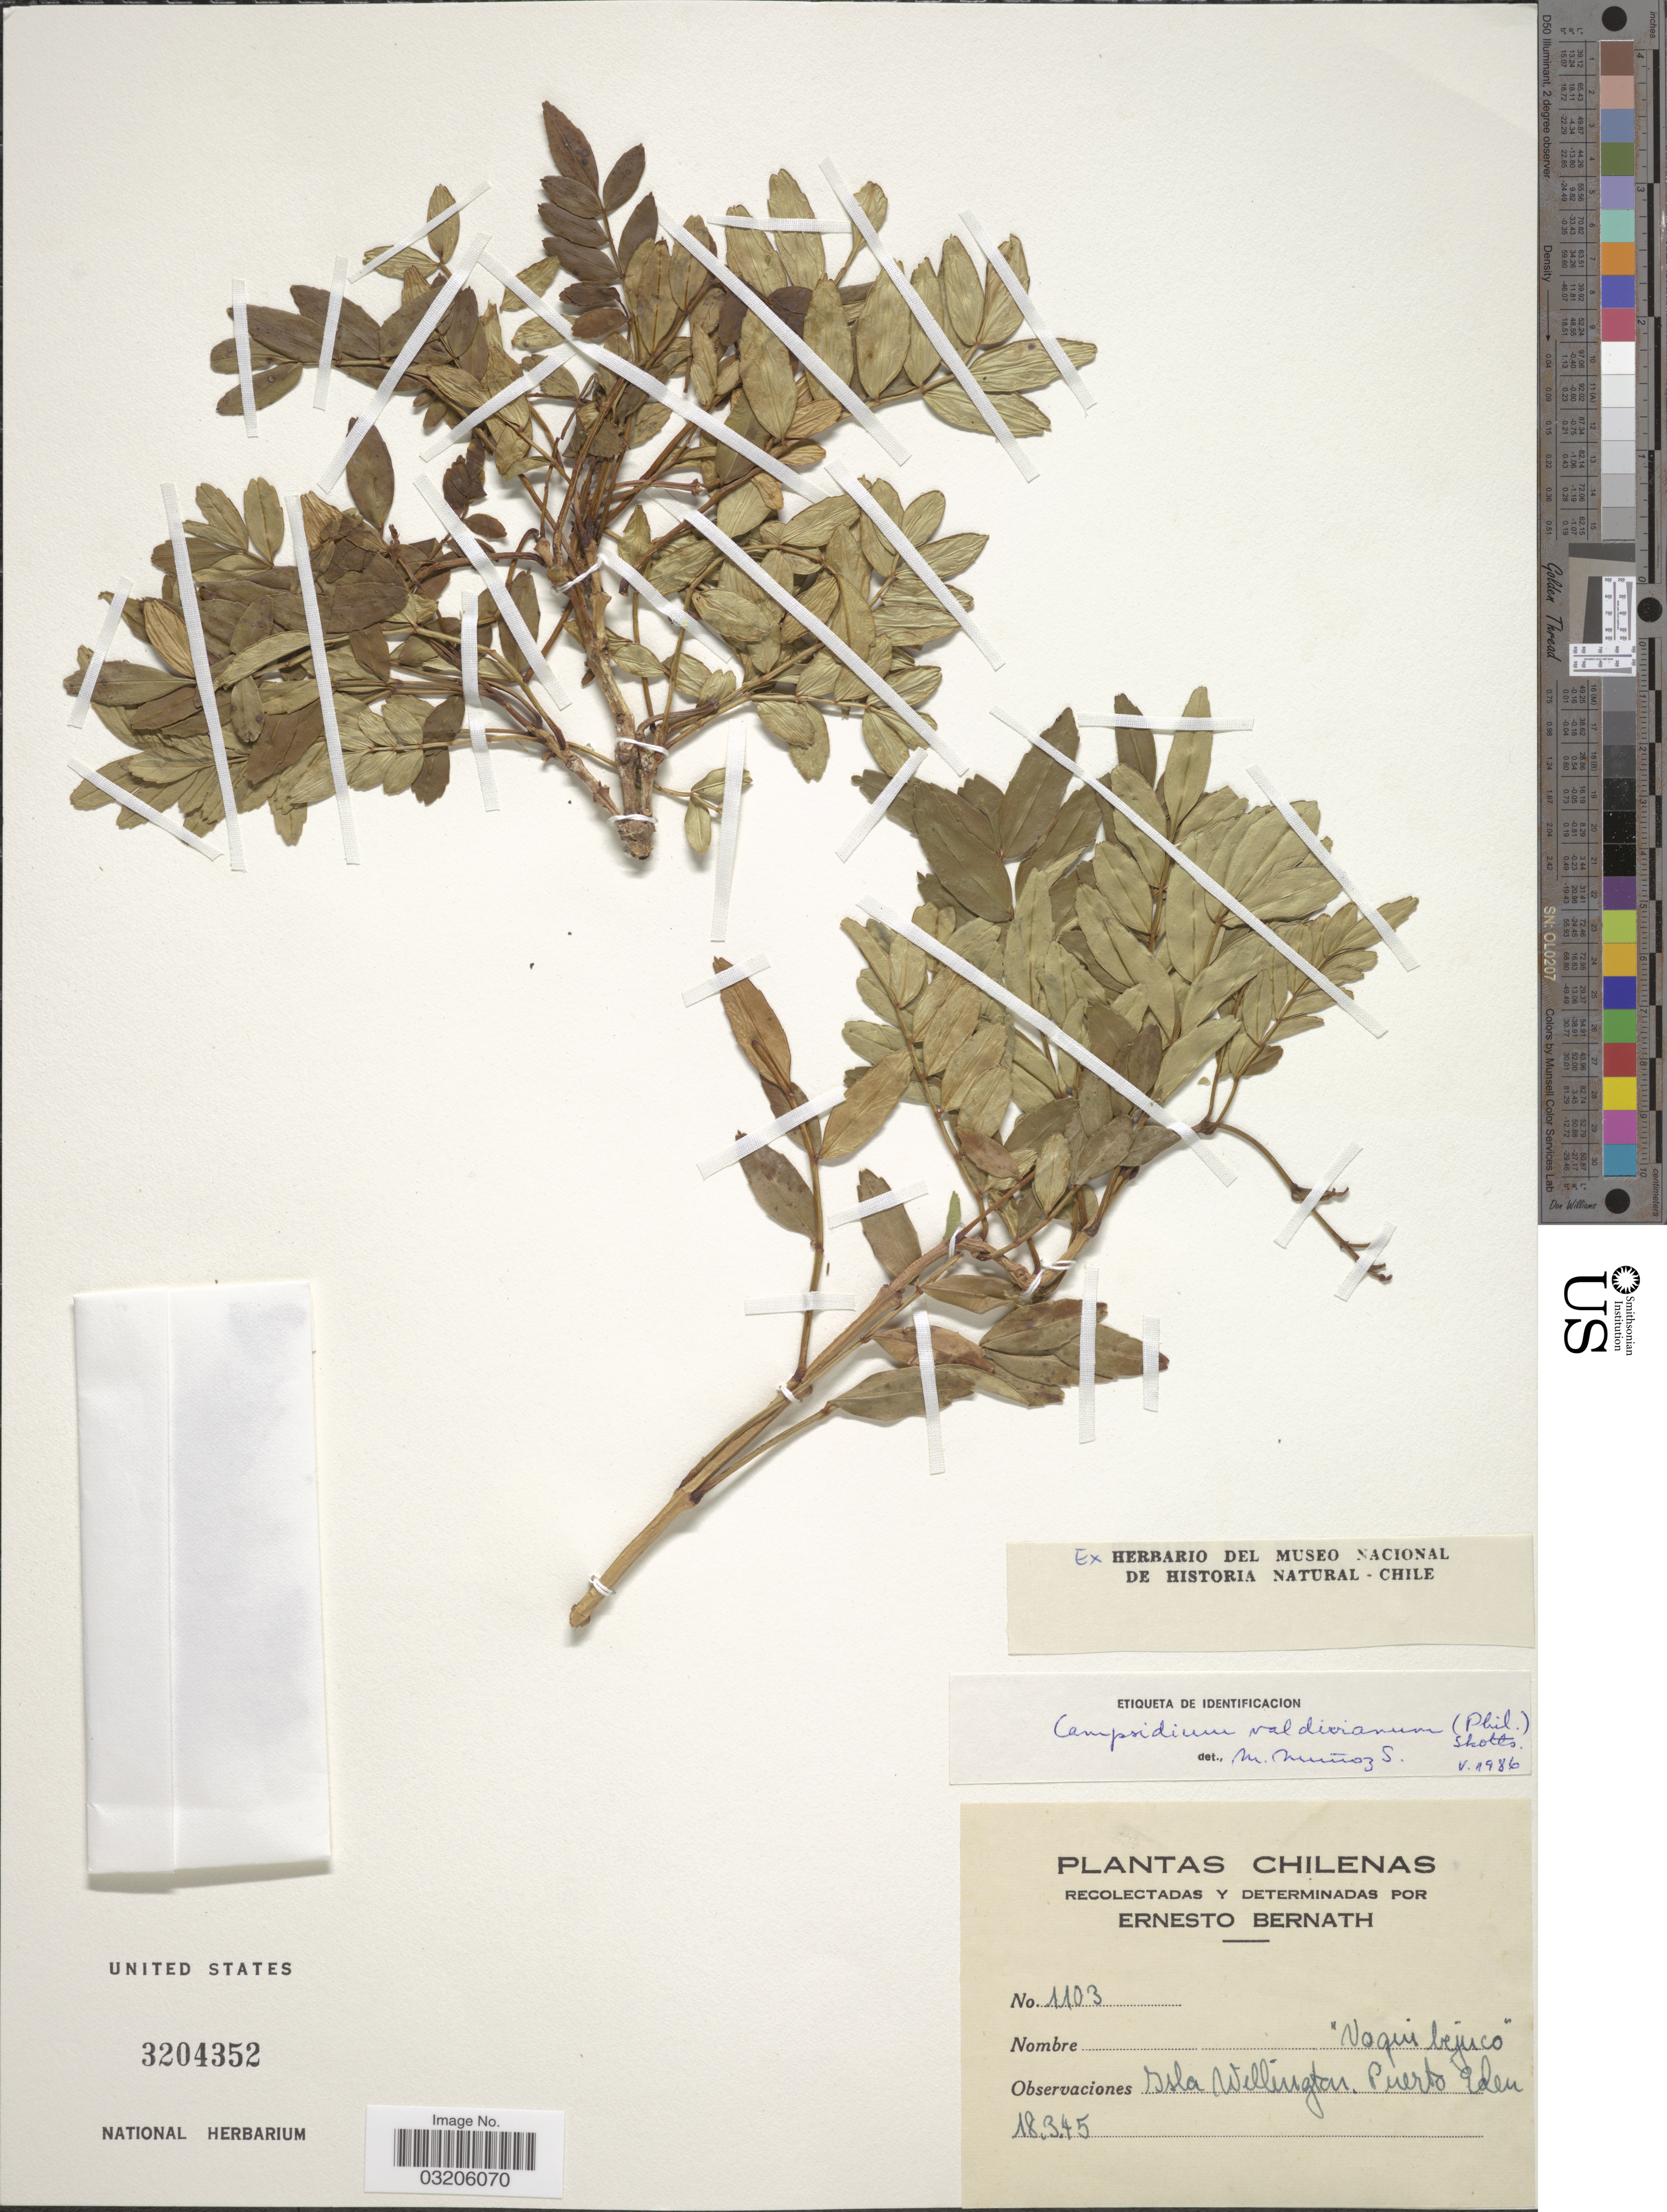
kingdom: Plantae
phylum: Tracheophyta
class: Magnoliopsida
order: Lamiales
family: Bignoniaceae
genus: Campsidium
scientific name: Campsidium valdivianum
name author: (Phil.) W. Bull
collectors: E. Bernath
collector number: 1103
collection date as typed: Transcribed d/m/y: 18/3/45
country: Chile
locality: Isla Wellington. Puerto Eden.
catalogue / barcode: US 3204352